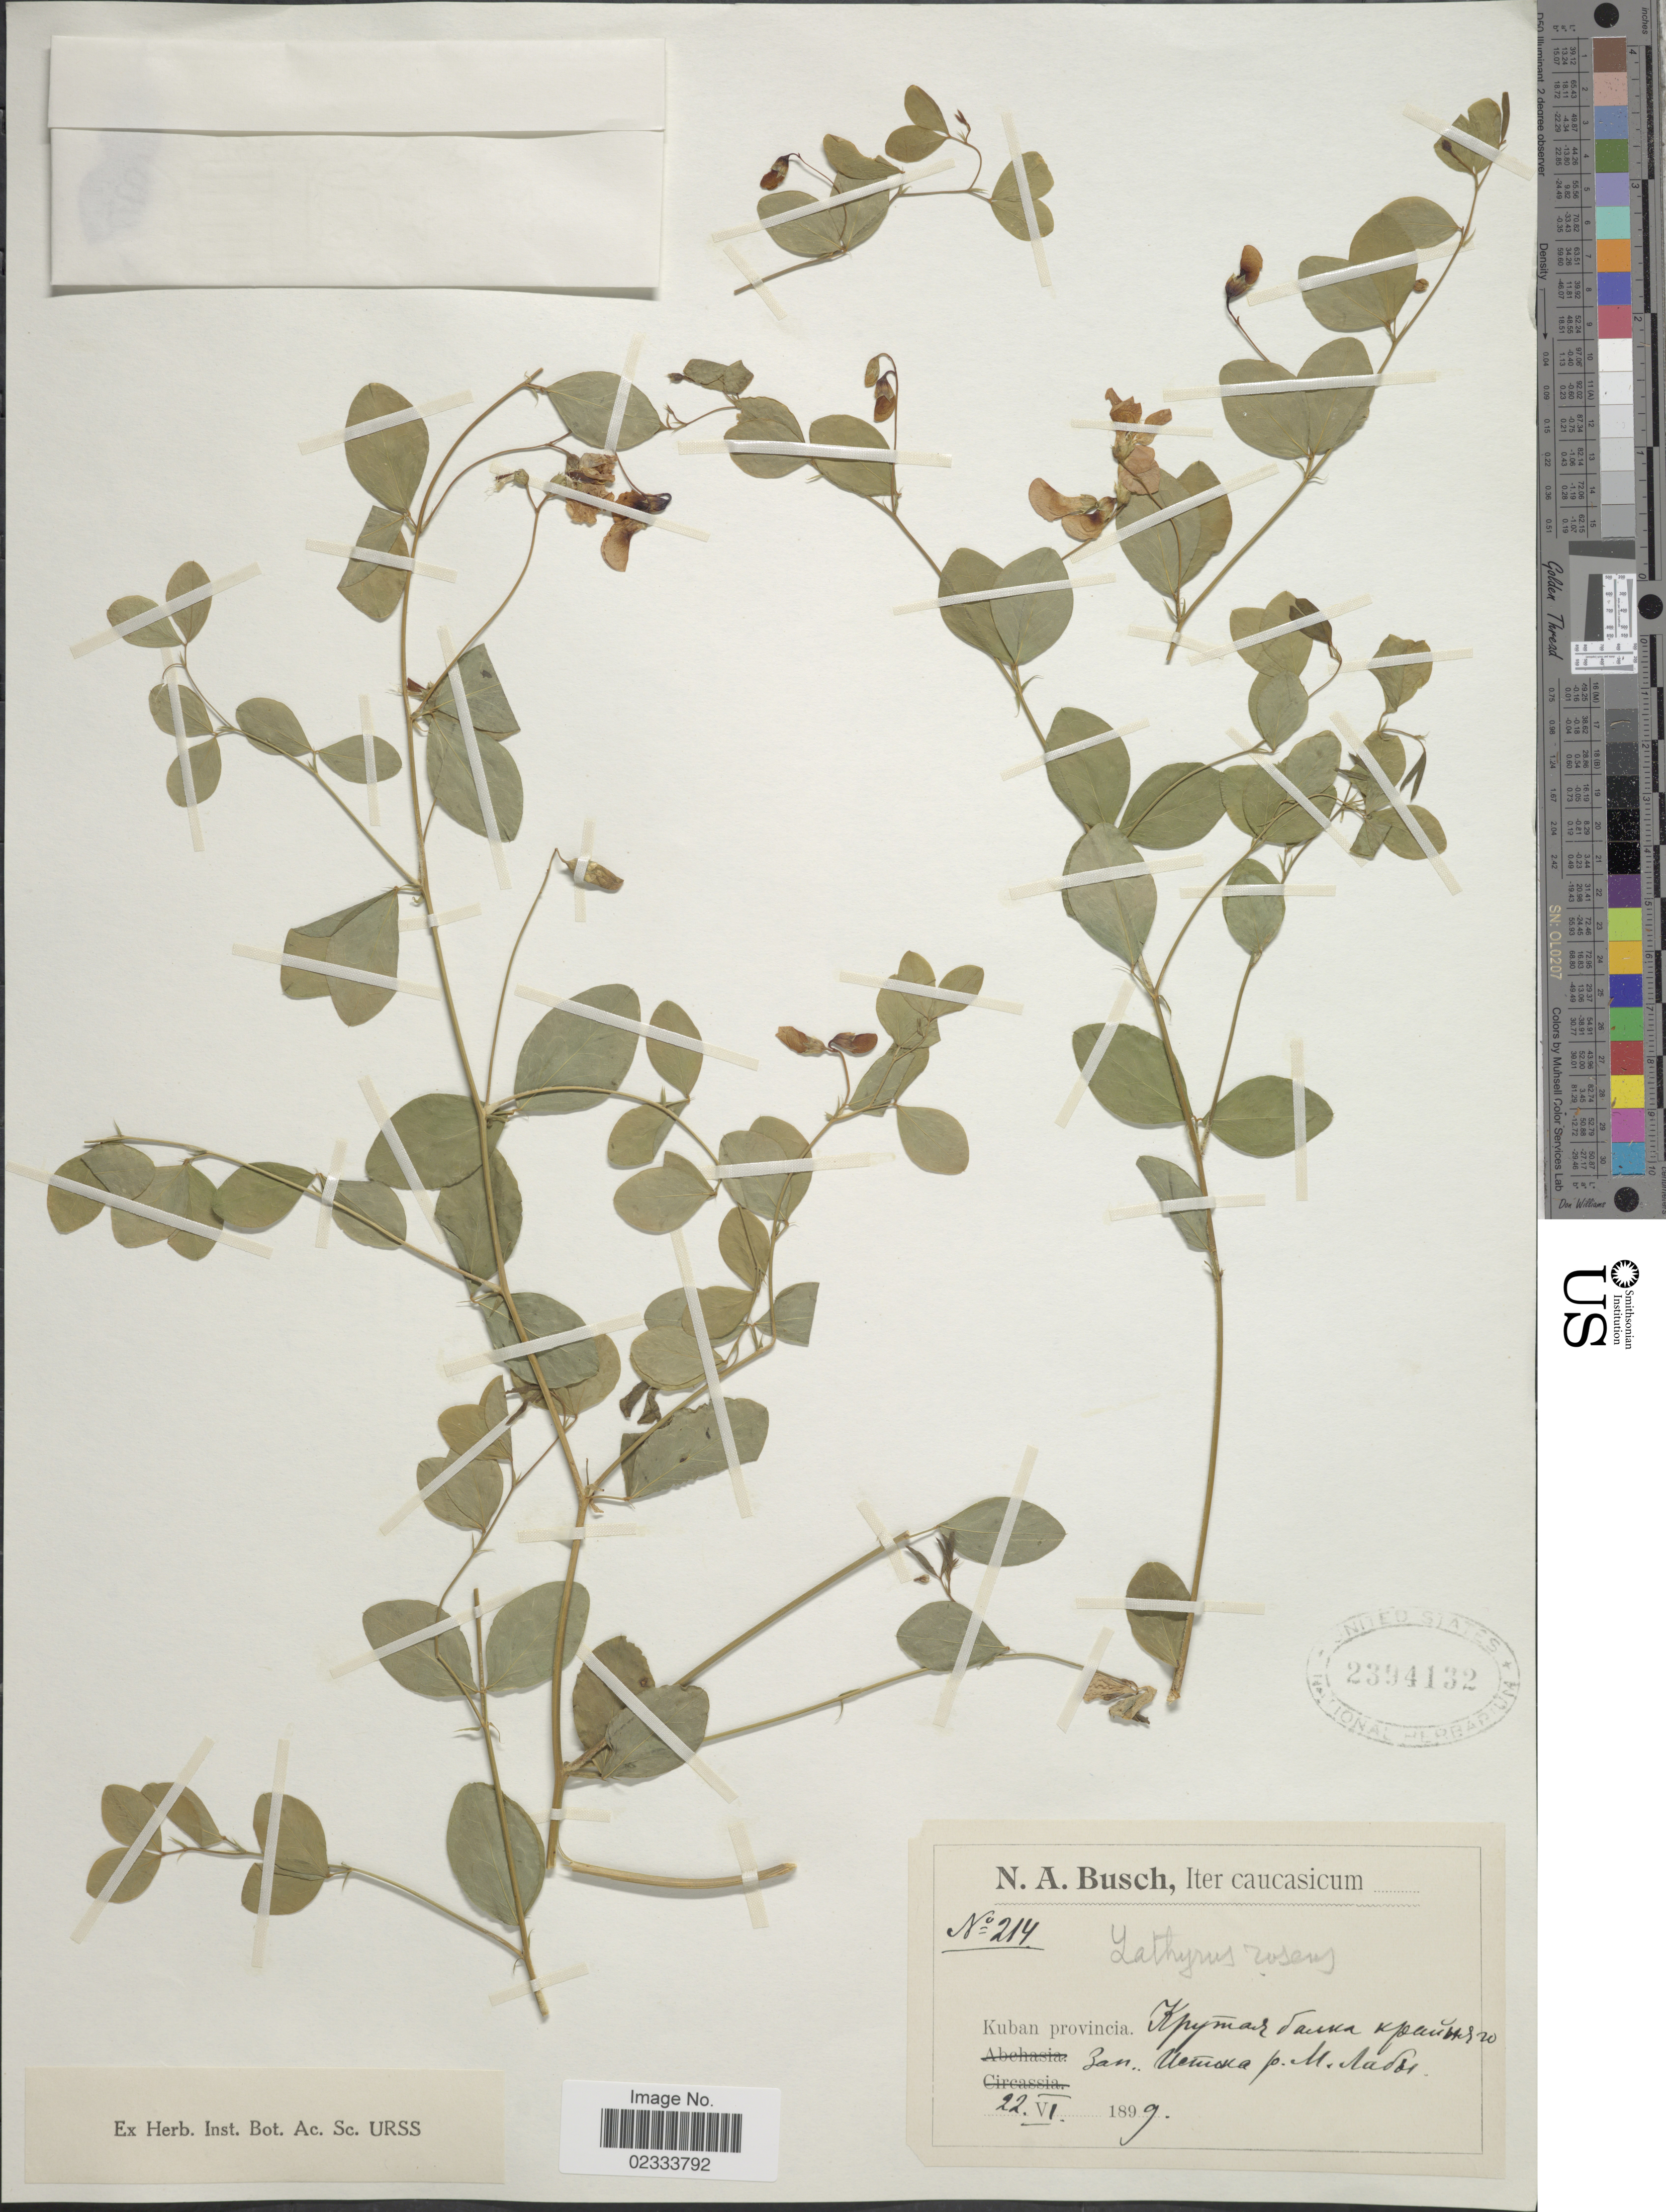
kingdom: Plantae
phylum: Tracheophyta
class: Magnoliopsida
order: Fabales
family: Fabaceae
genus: Lathyrus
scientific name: Lathyrus roseus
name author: Steven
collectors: N. A. Busch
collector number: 214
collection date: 1899-06-22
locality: Caucasicum, Kuban provincia, [Foreign script]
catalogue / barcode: US 2394132